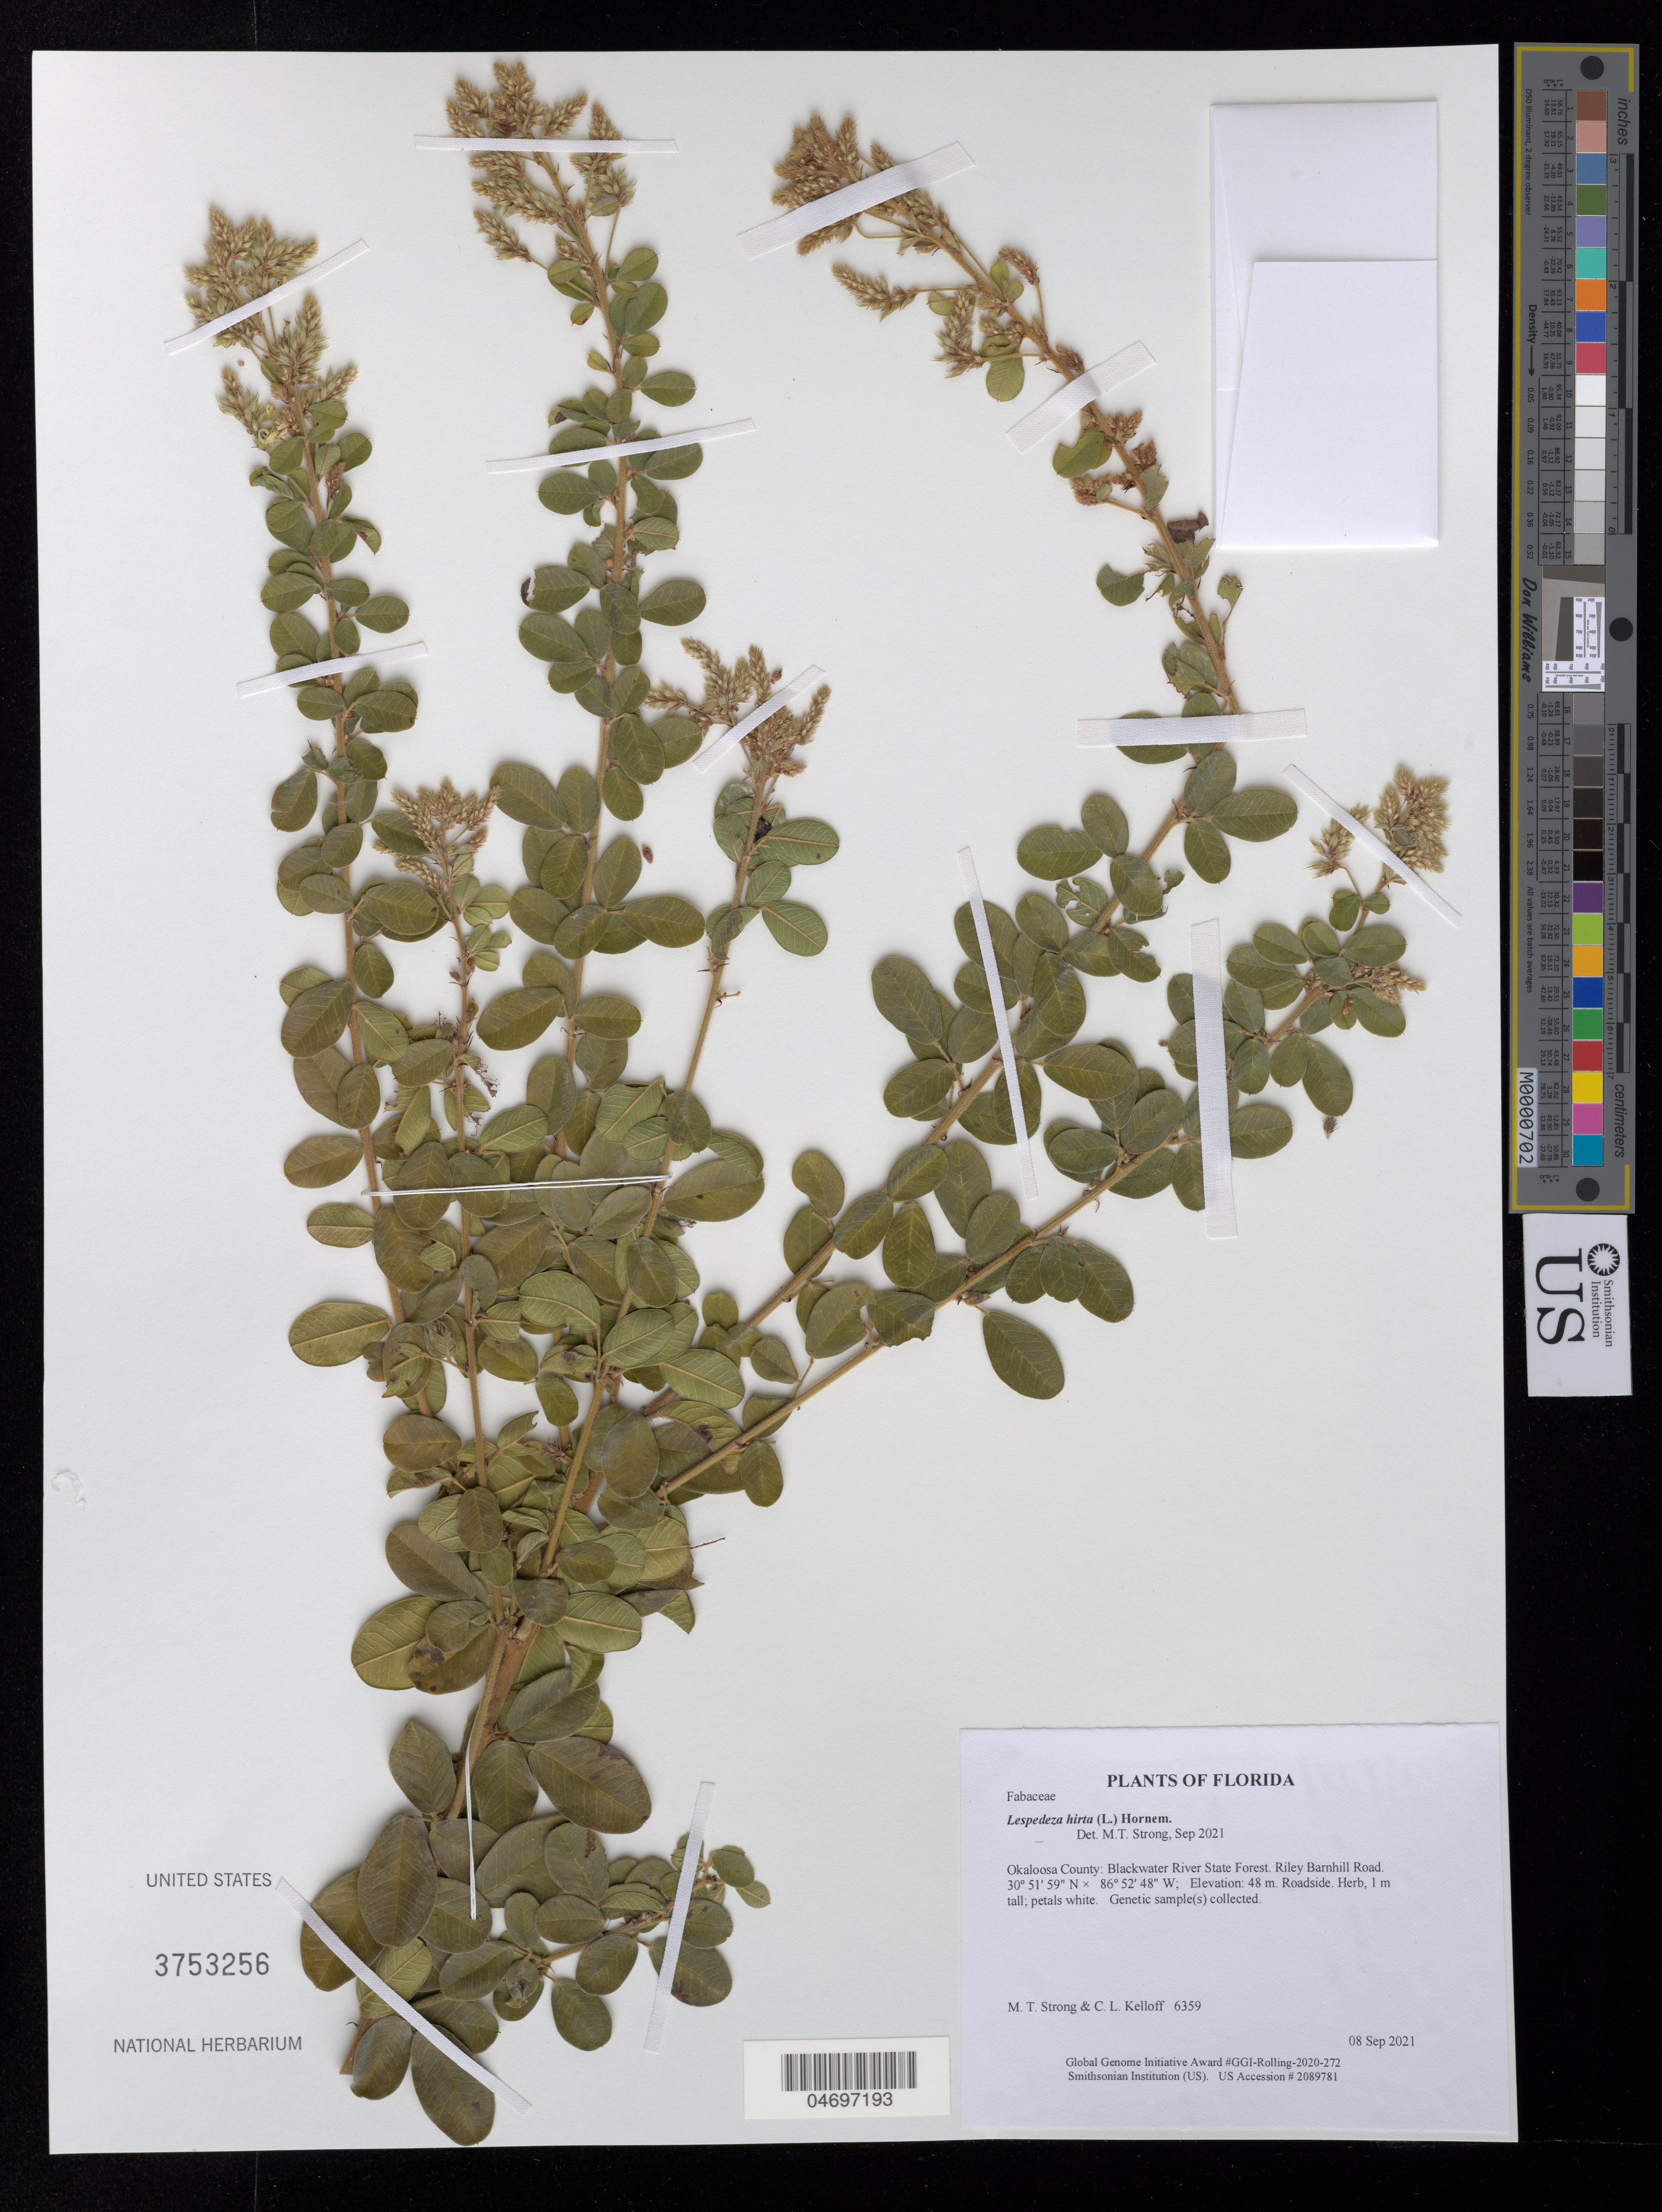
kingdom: Plantae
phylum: Tracheophyta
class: Magnoliopsida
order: Fabales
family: Fabaceae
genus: Lespedeza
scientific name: Lespedeza hirta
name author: (L.) Hornem.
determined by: Strong, Mark T.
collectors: M. T. Strong & C. L. Kelloff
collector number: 6359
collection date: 2021-09-08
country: United States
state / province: Florida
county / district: Okaloosa County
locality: Blackwater River State Forest. Riley Barnhill Road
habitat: Roadside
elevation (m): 48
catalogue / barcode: US 3753256